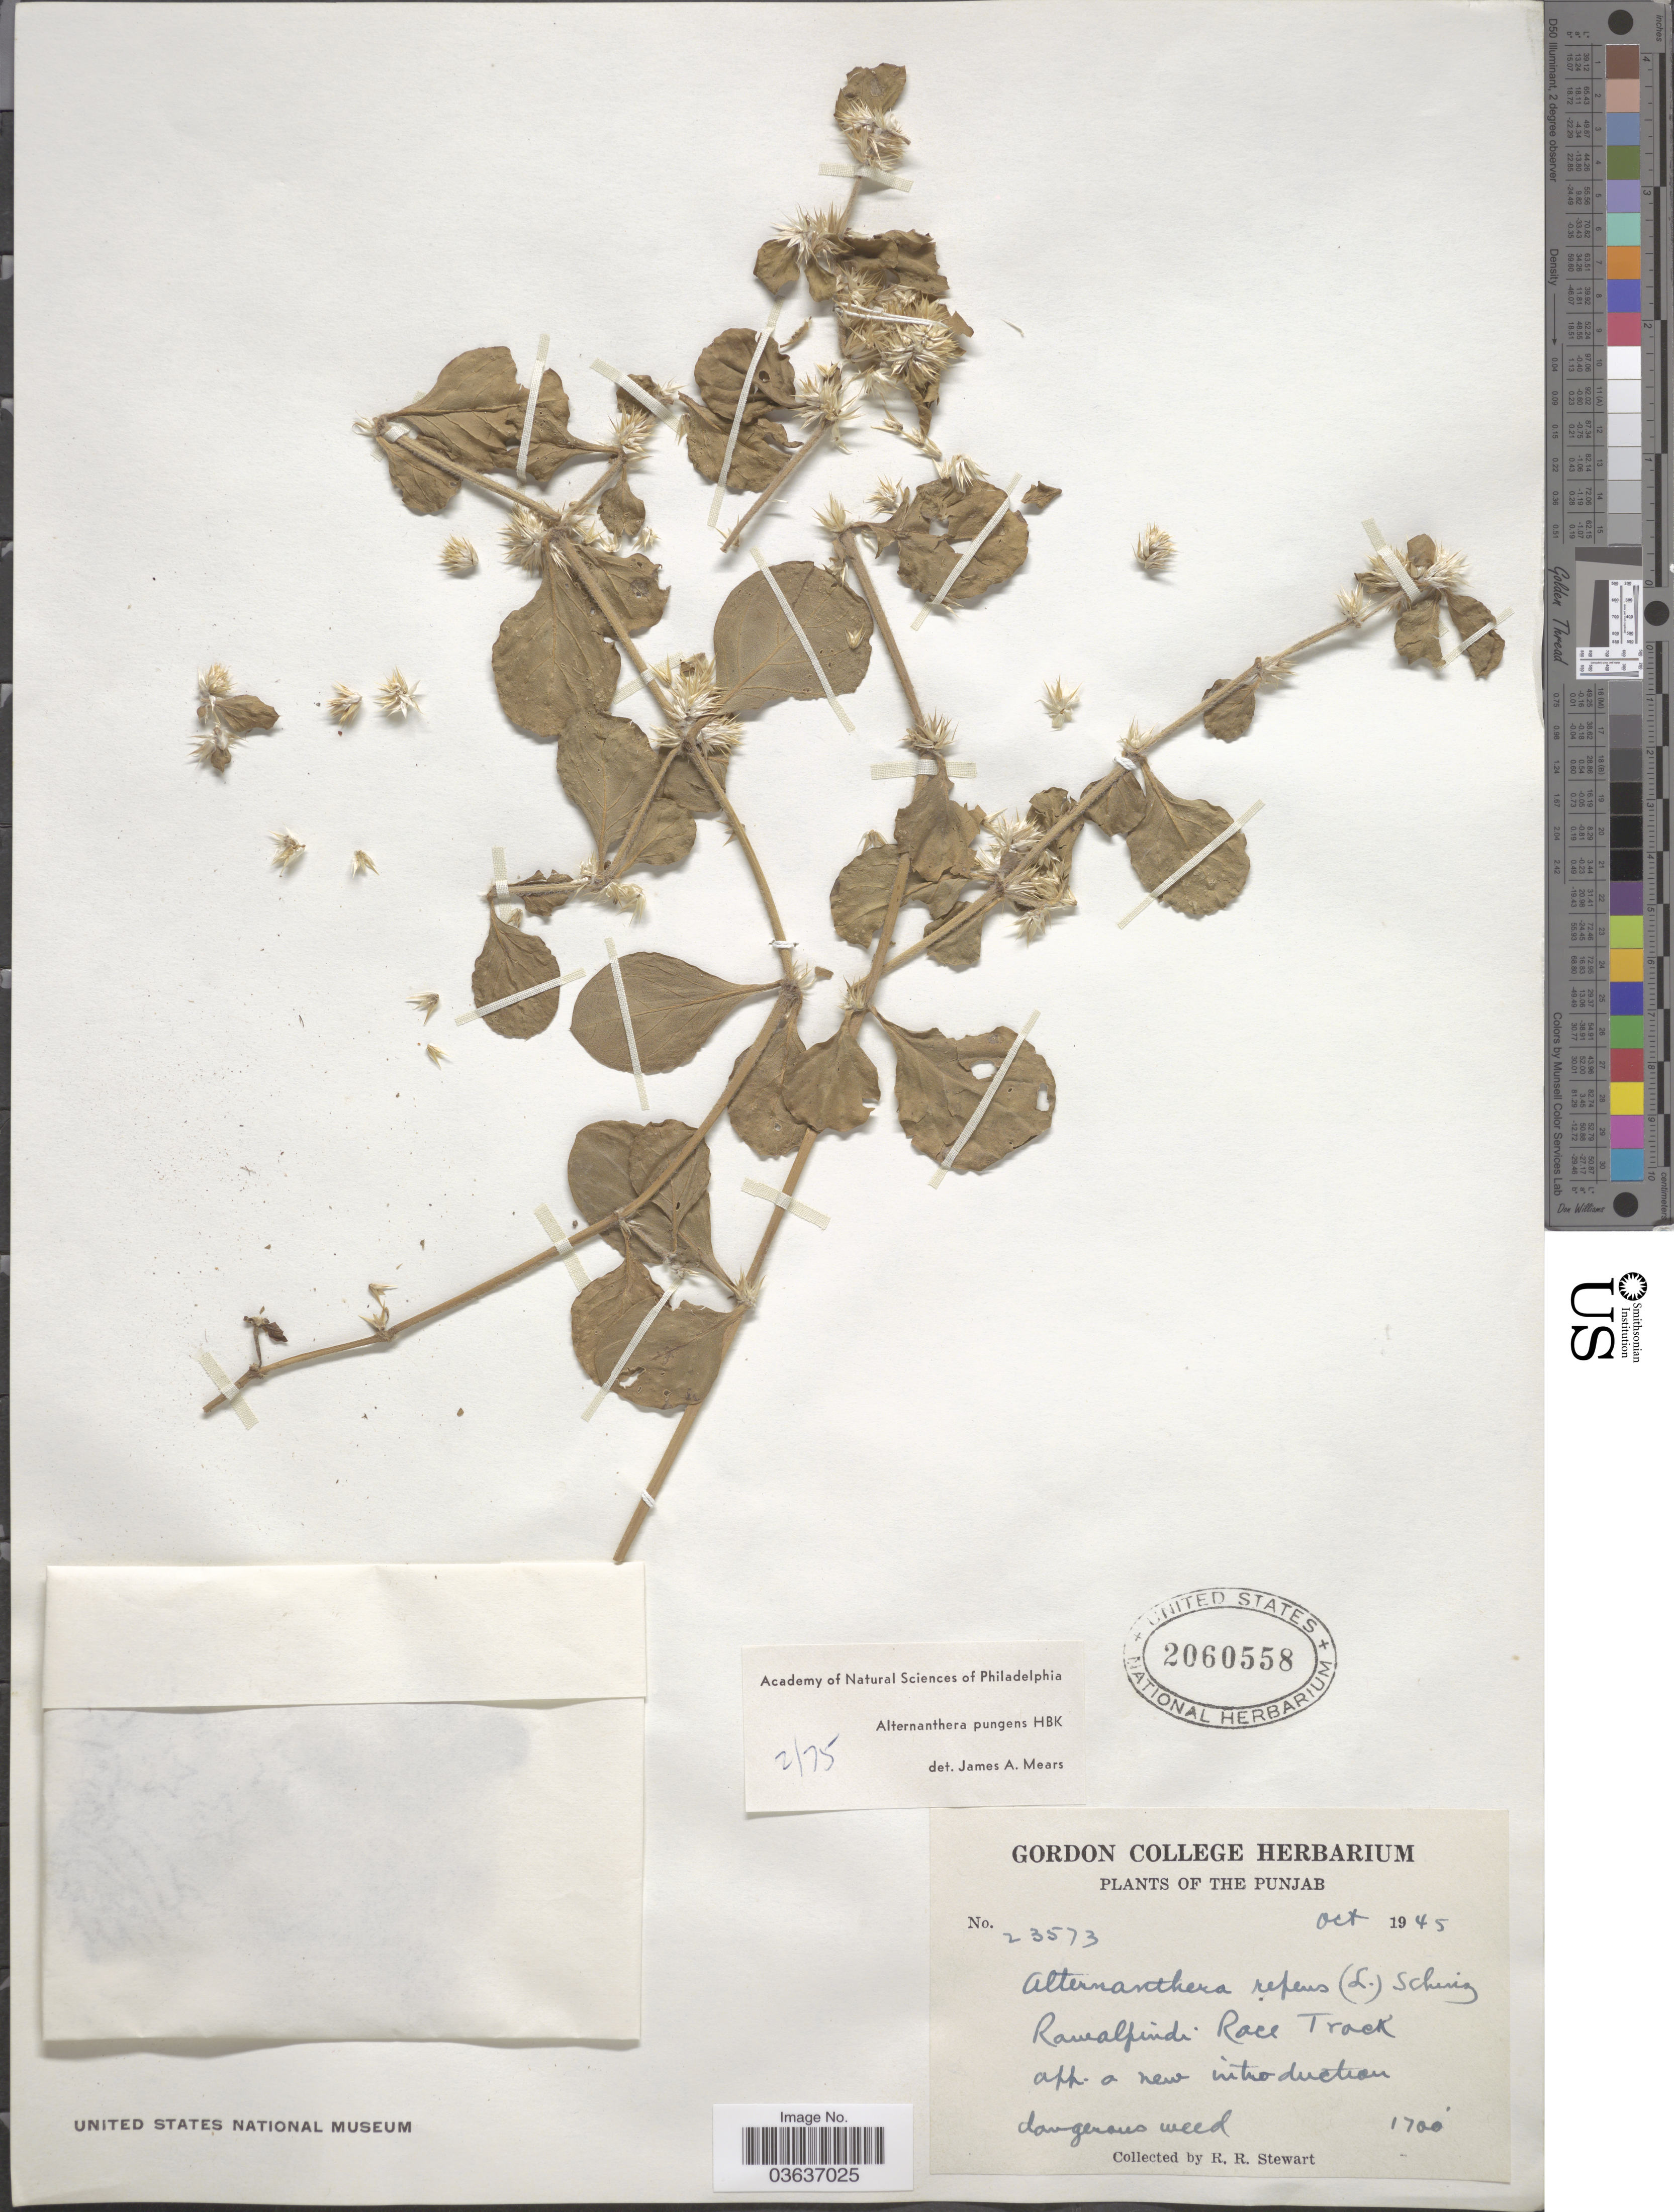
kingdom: Plantae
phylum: Tracheophyta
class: Magnoliopsida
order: Caryophyllales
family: Amaranthaceae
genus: Alternanthera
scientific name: Alternanthera pungens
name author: Kunth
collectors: R. Stewart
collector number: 23573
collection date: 1945-10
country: Pakistan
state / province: Punjab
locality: Rawalpindi Race Track.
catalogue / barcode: US 2060558